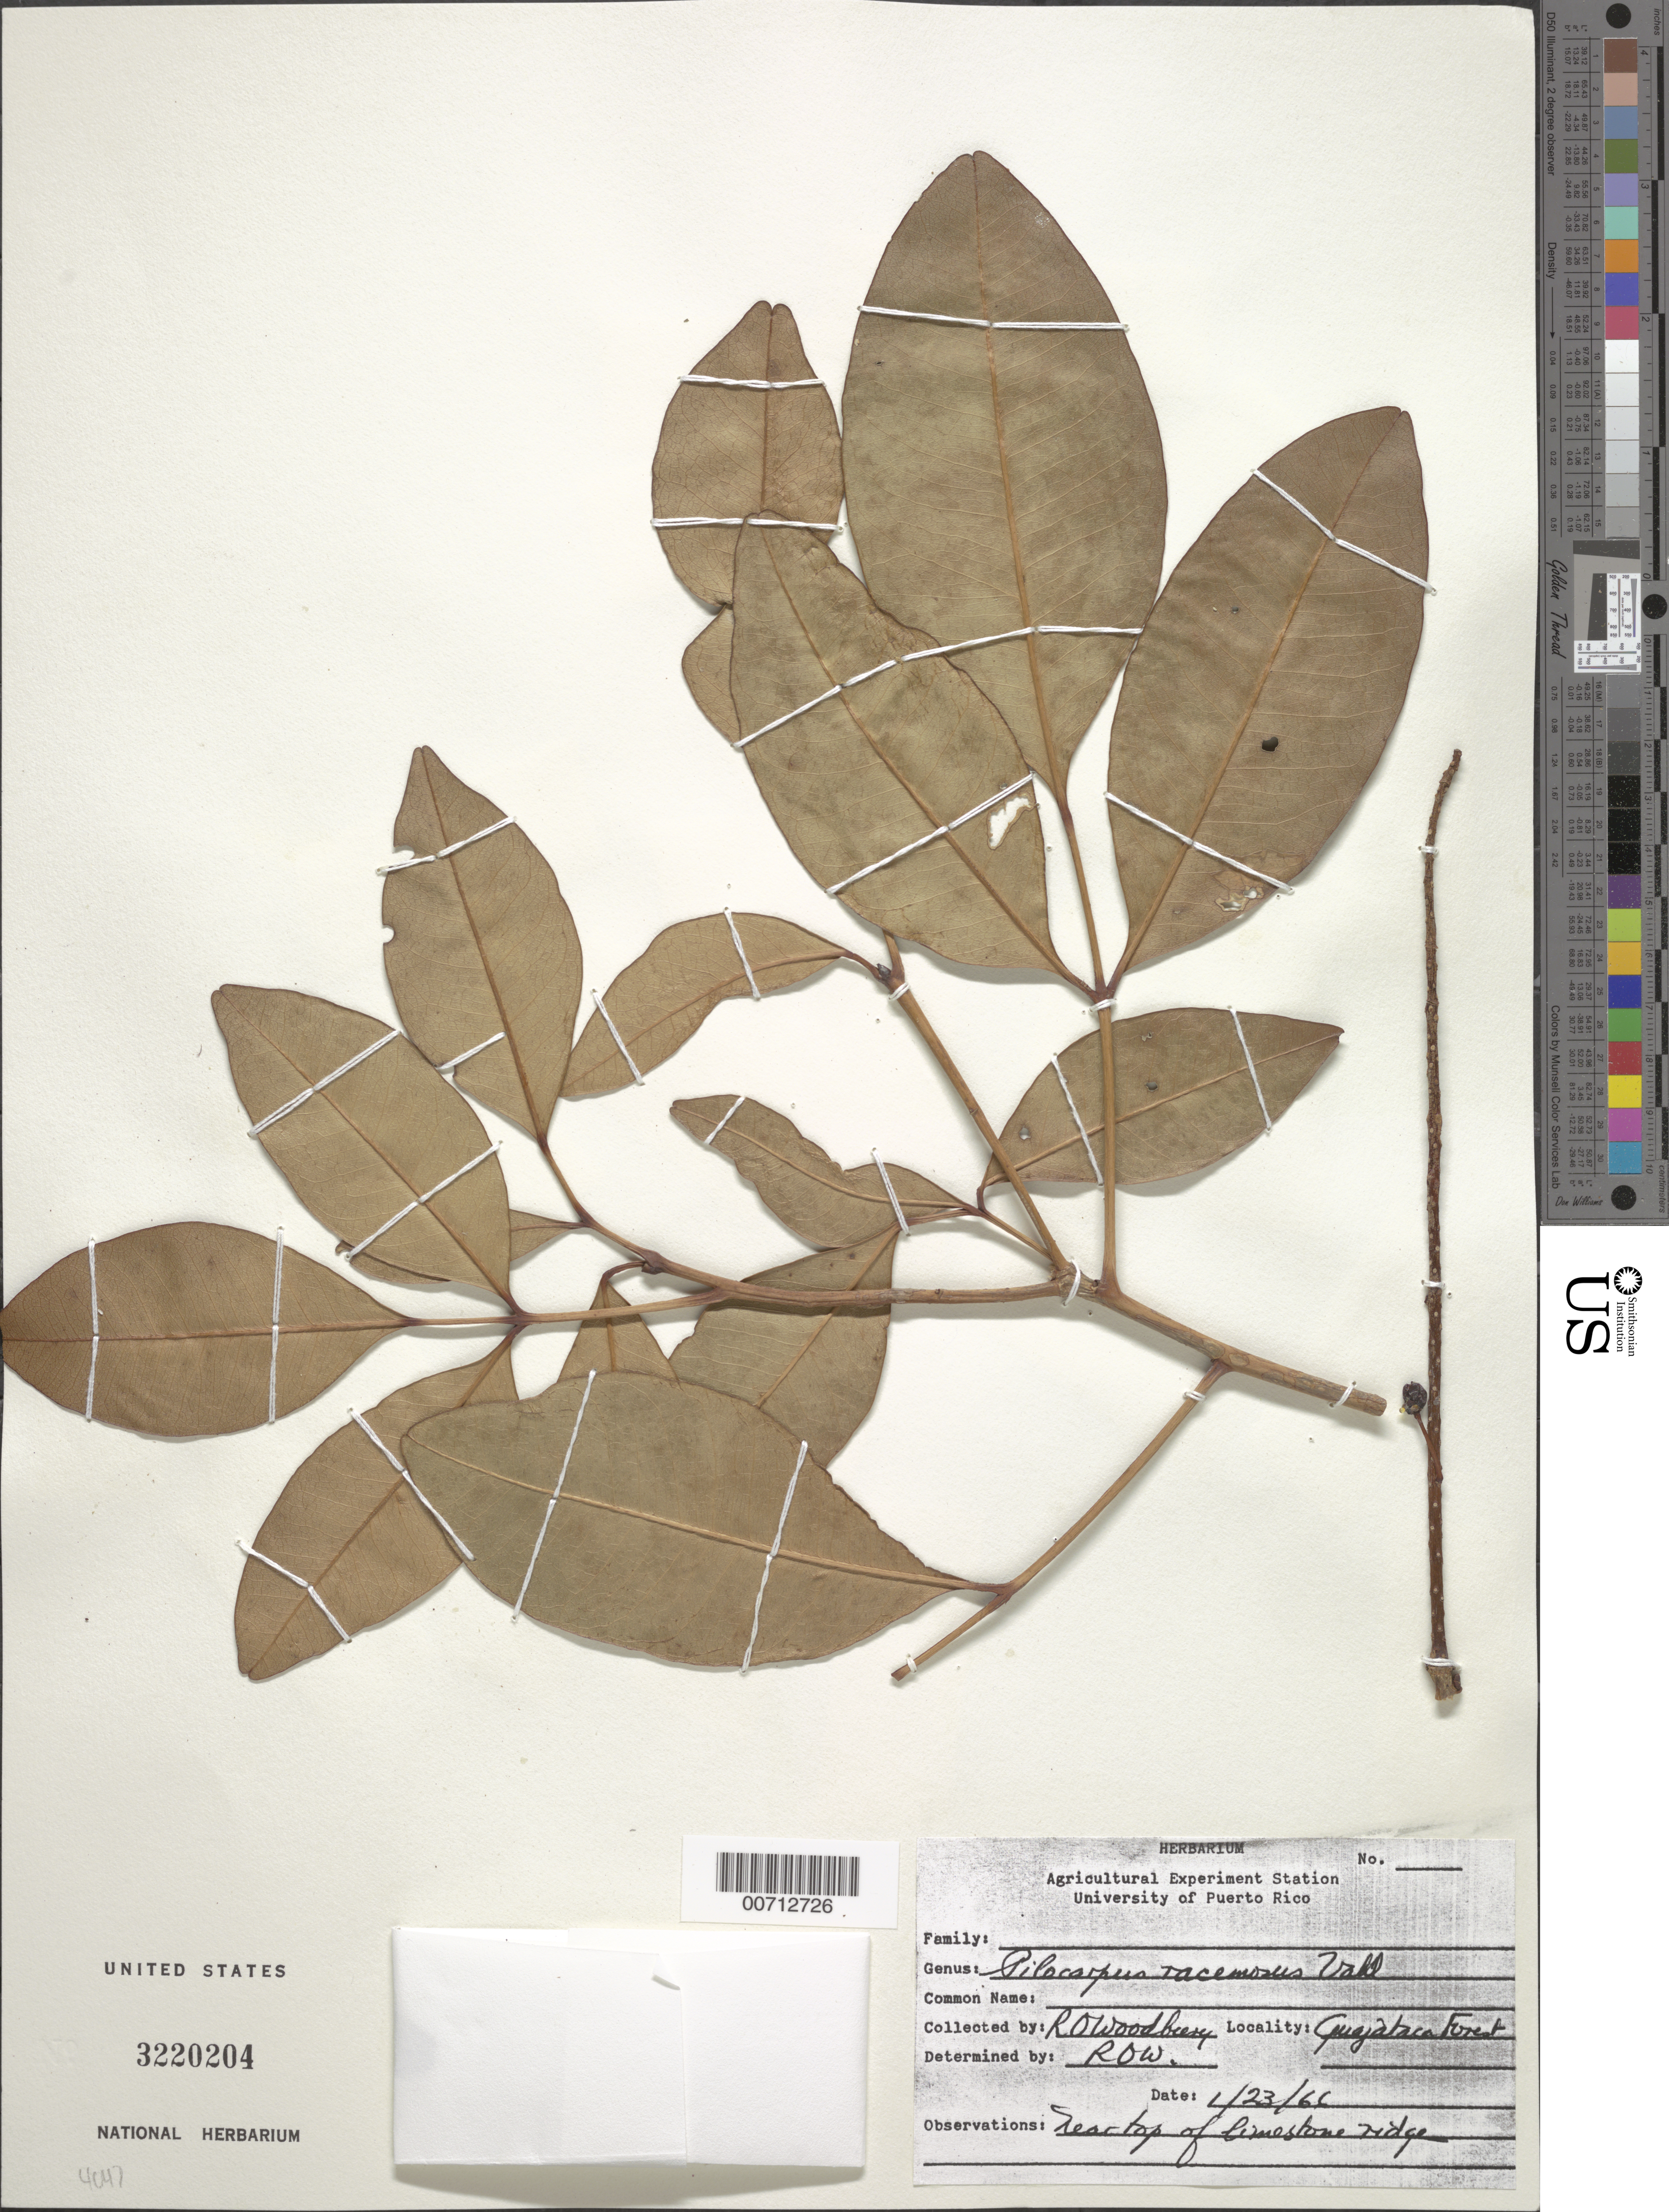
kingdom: Plantae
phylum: Tracheophyta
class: Magnoliopsida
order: Sapindales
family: Rutaceae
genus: Pilocarpus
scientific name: Pilocarpus racemosus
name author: Vahl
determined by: Woodbury, R. O.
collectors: R. O. Woodbury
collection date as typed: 23 Jan 1966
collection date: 1966-01-23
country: Puerto Rico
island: Greater Antilles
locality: Guajataca Forest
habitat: Near top of limestone ridge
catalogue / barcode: US 3220204